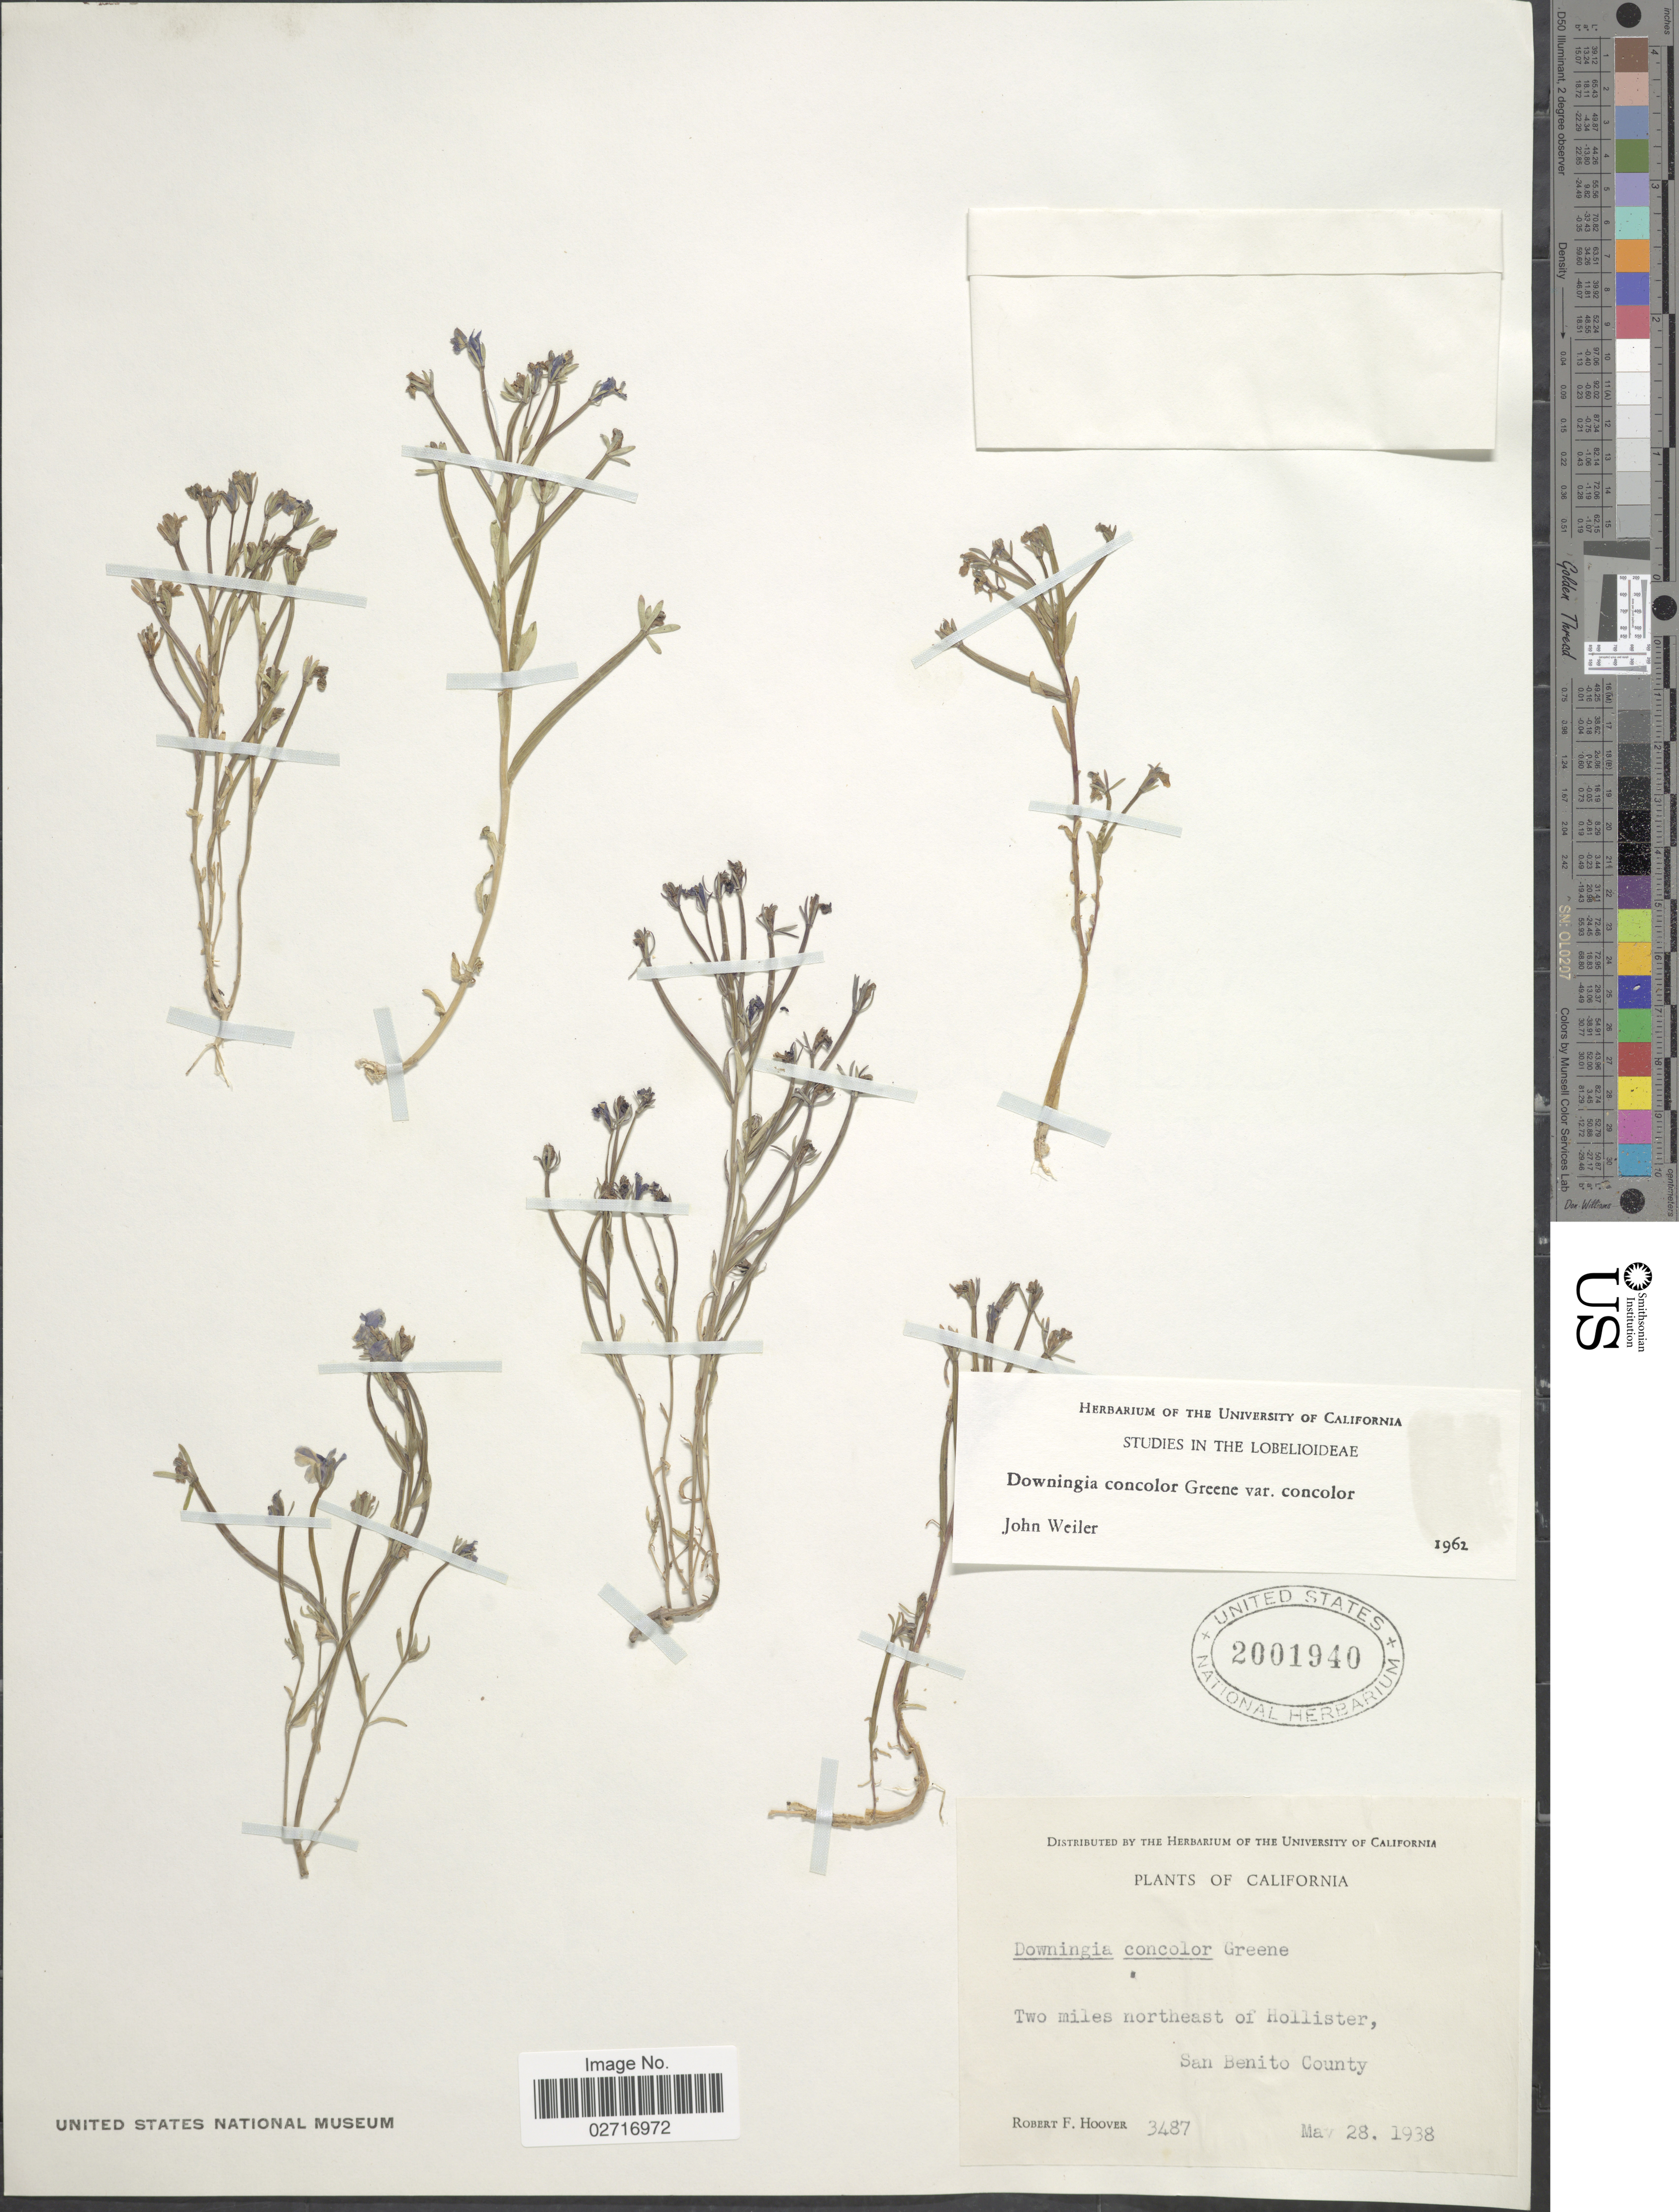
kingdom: Plantae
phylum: Tracheophyta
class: Magnoliopsida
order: Asterales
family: Campanulaceae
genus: Downingia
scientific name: Downingia concolor var. concolor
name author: Greene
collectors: R. F. Hoover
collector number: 3487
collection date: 1938-05-28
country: United States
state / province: California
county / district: San Benito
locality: Two miles northeast of Hollister, San Benito County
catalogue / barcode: US 2001940